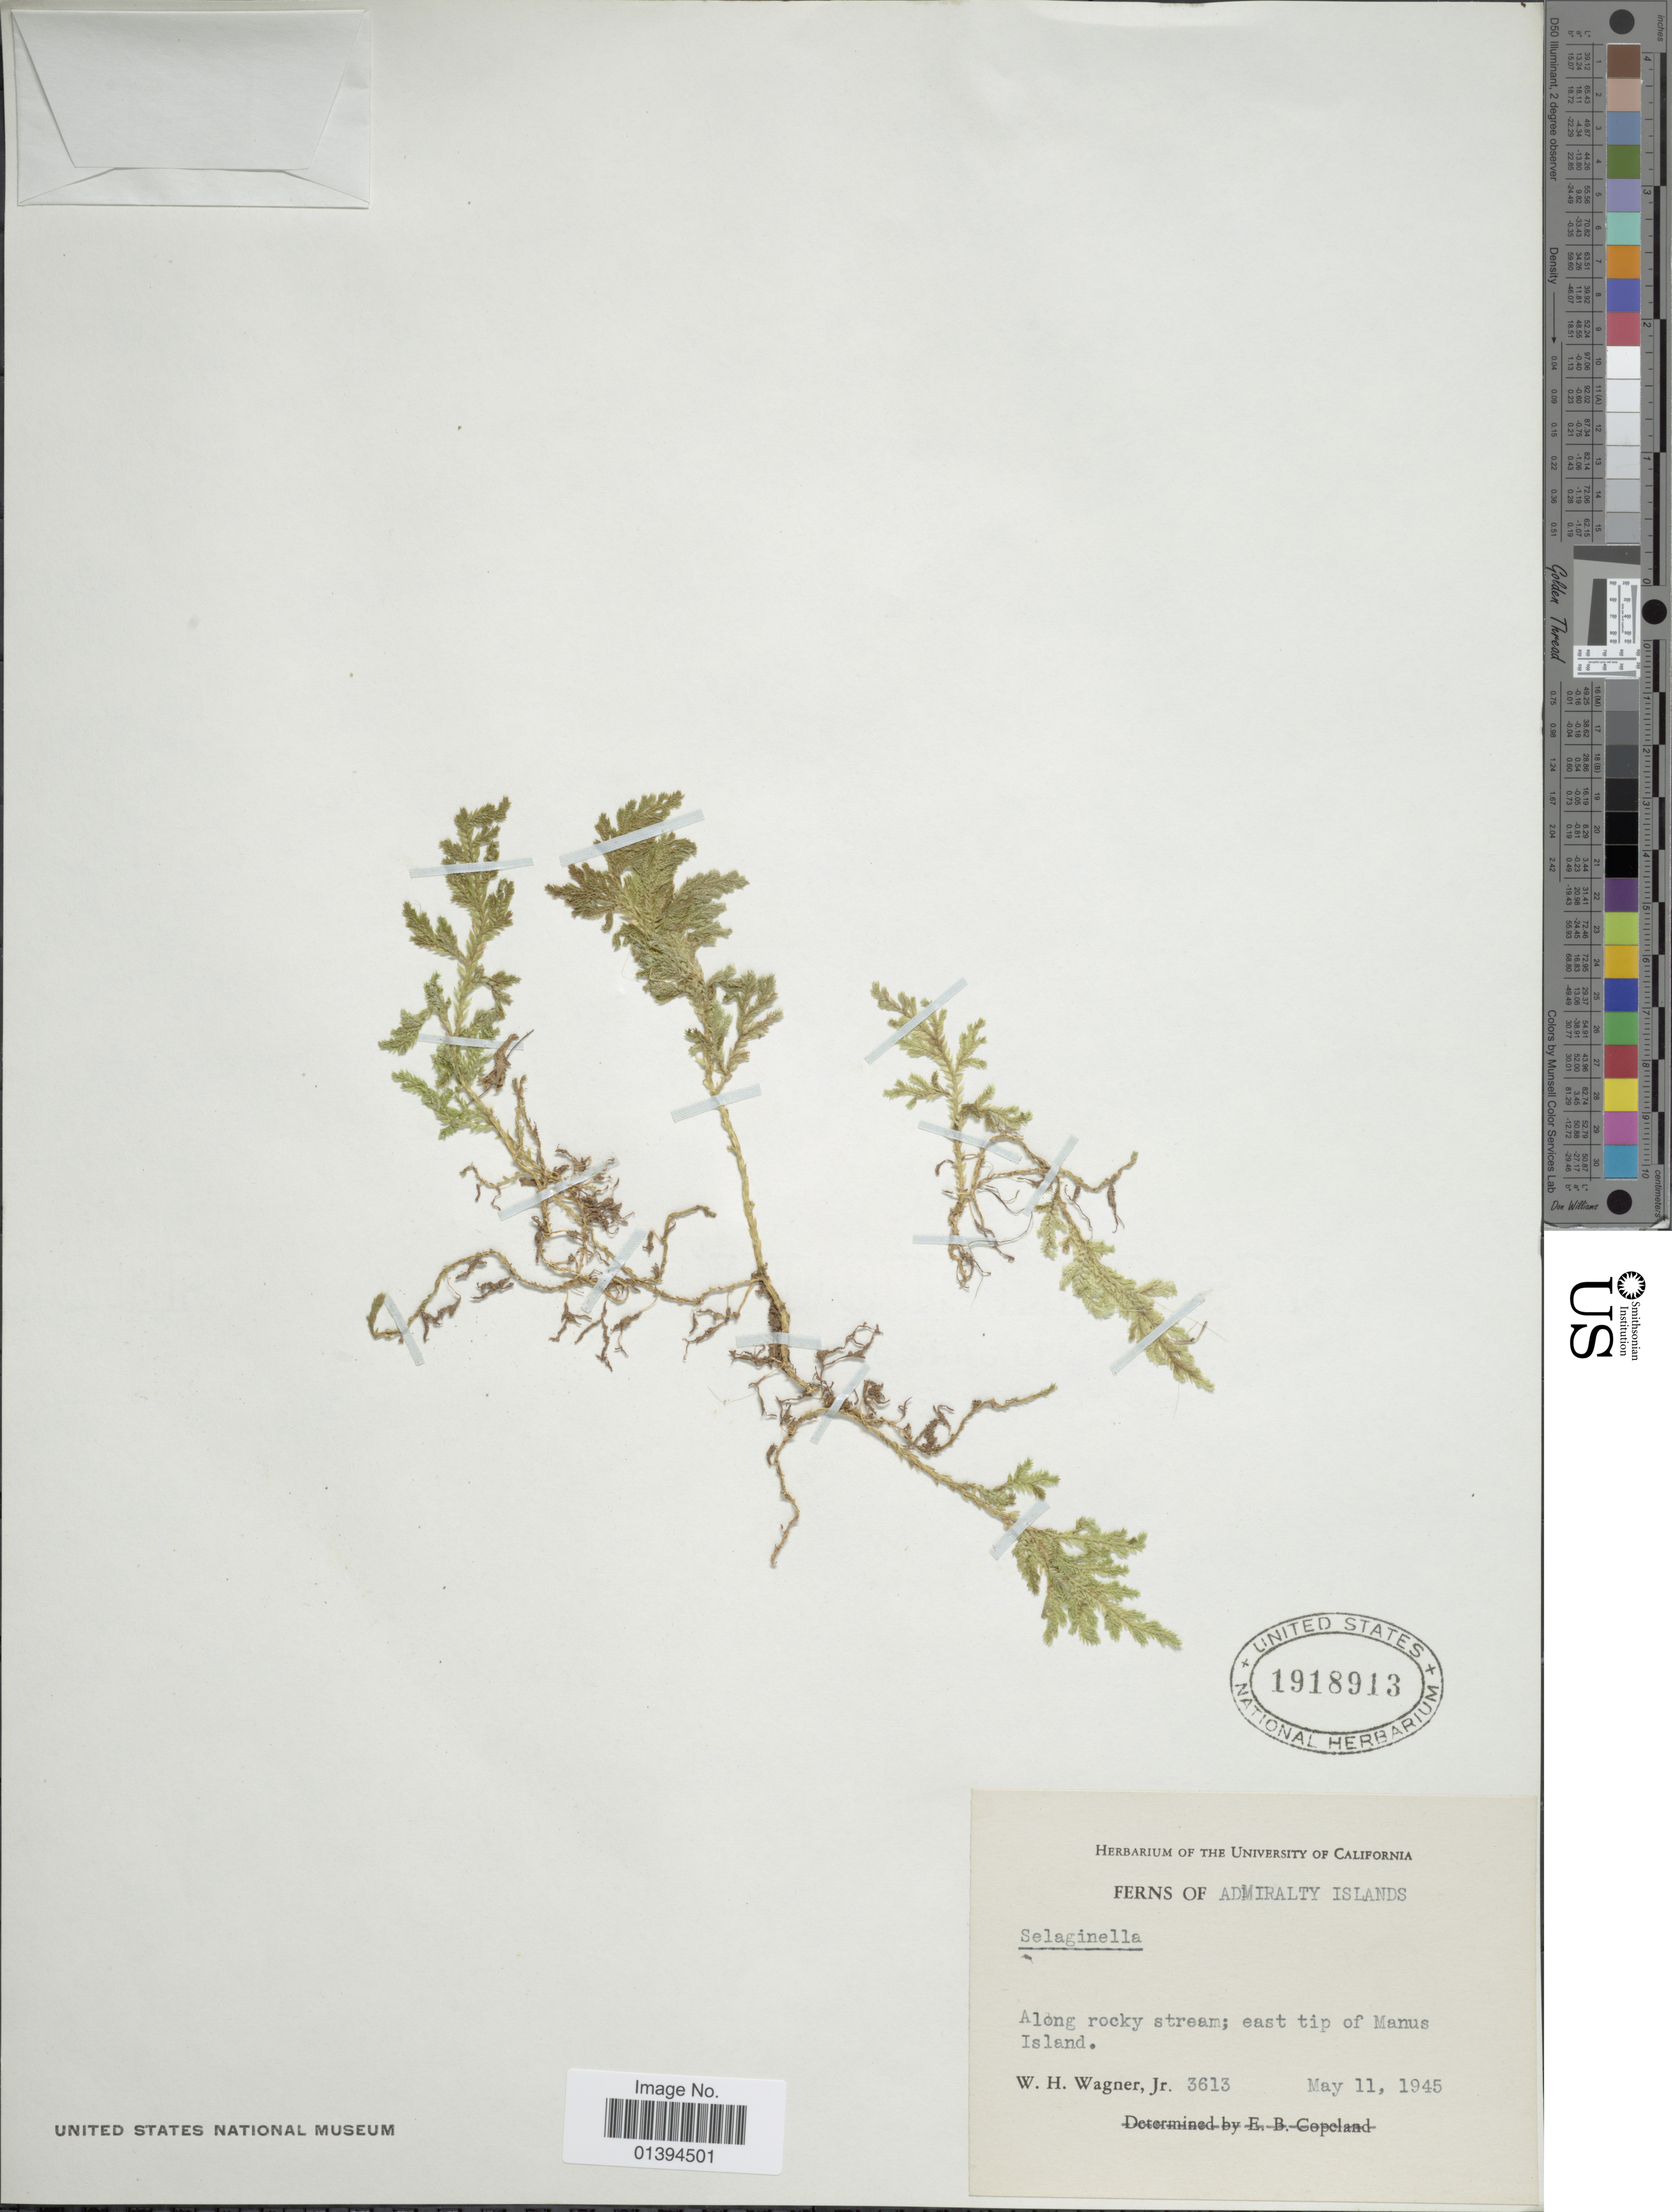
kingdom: Plantae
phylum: Tracheophyta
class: Lycopodiopsida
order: Selaginellales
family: Selaginellaceae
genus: Selaginella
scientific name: Selaginella sp.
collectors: W. H. Wagner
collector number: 3613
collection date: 1945-05-11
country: Papua New Guinea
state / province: Manus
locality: Admiralty Islands, east tip of Manus Island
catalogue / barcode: US 1918913